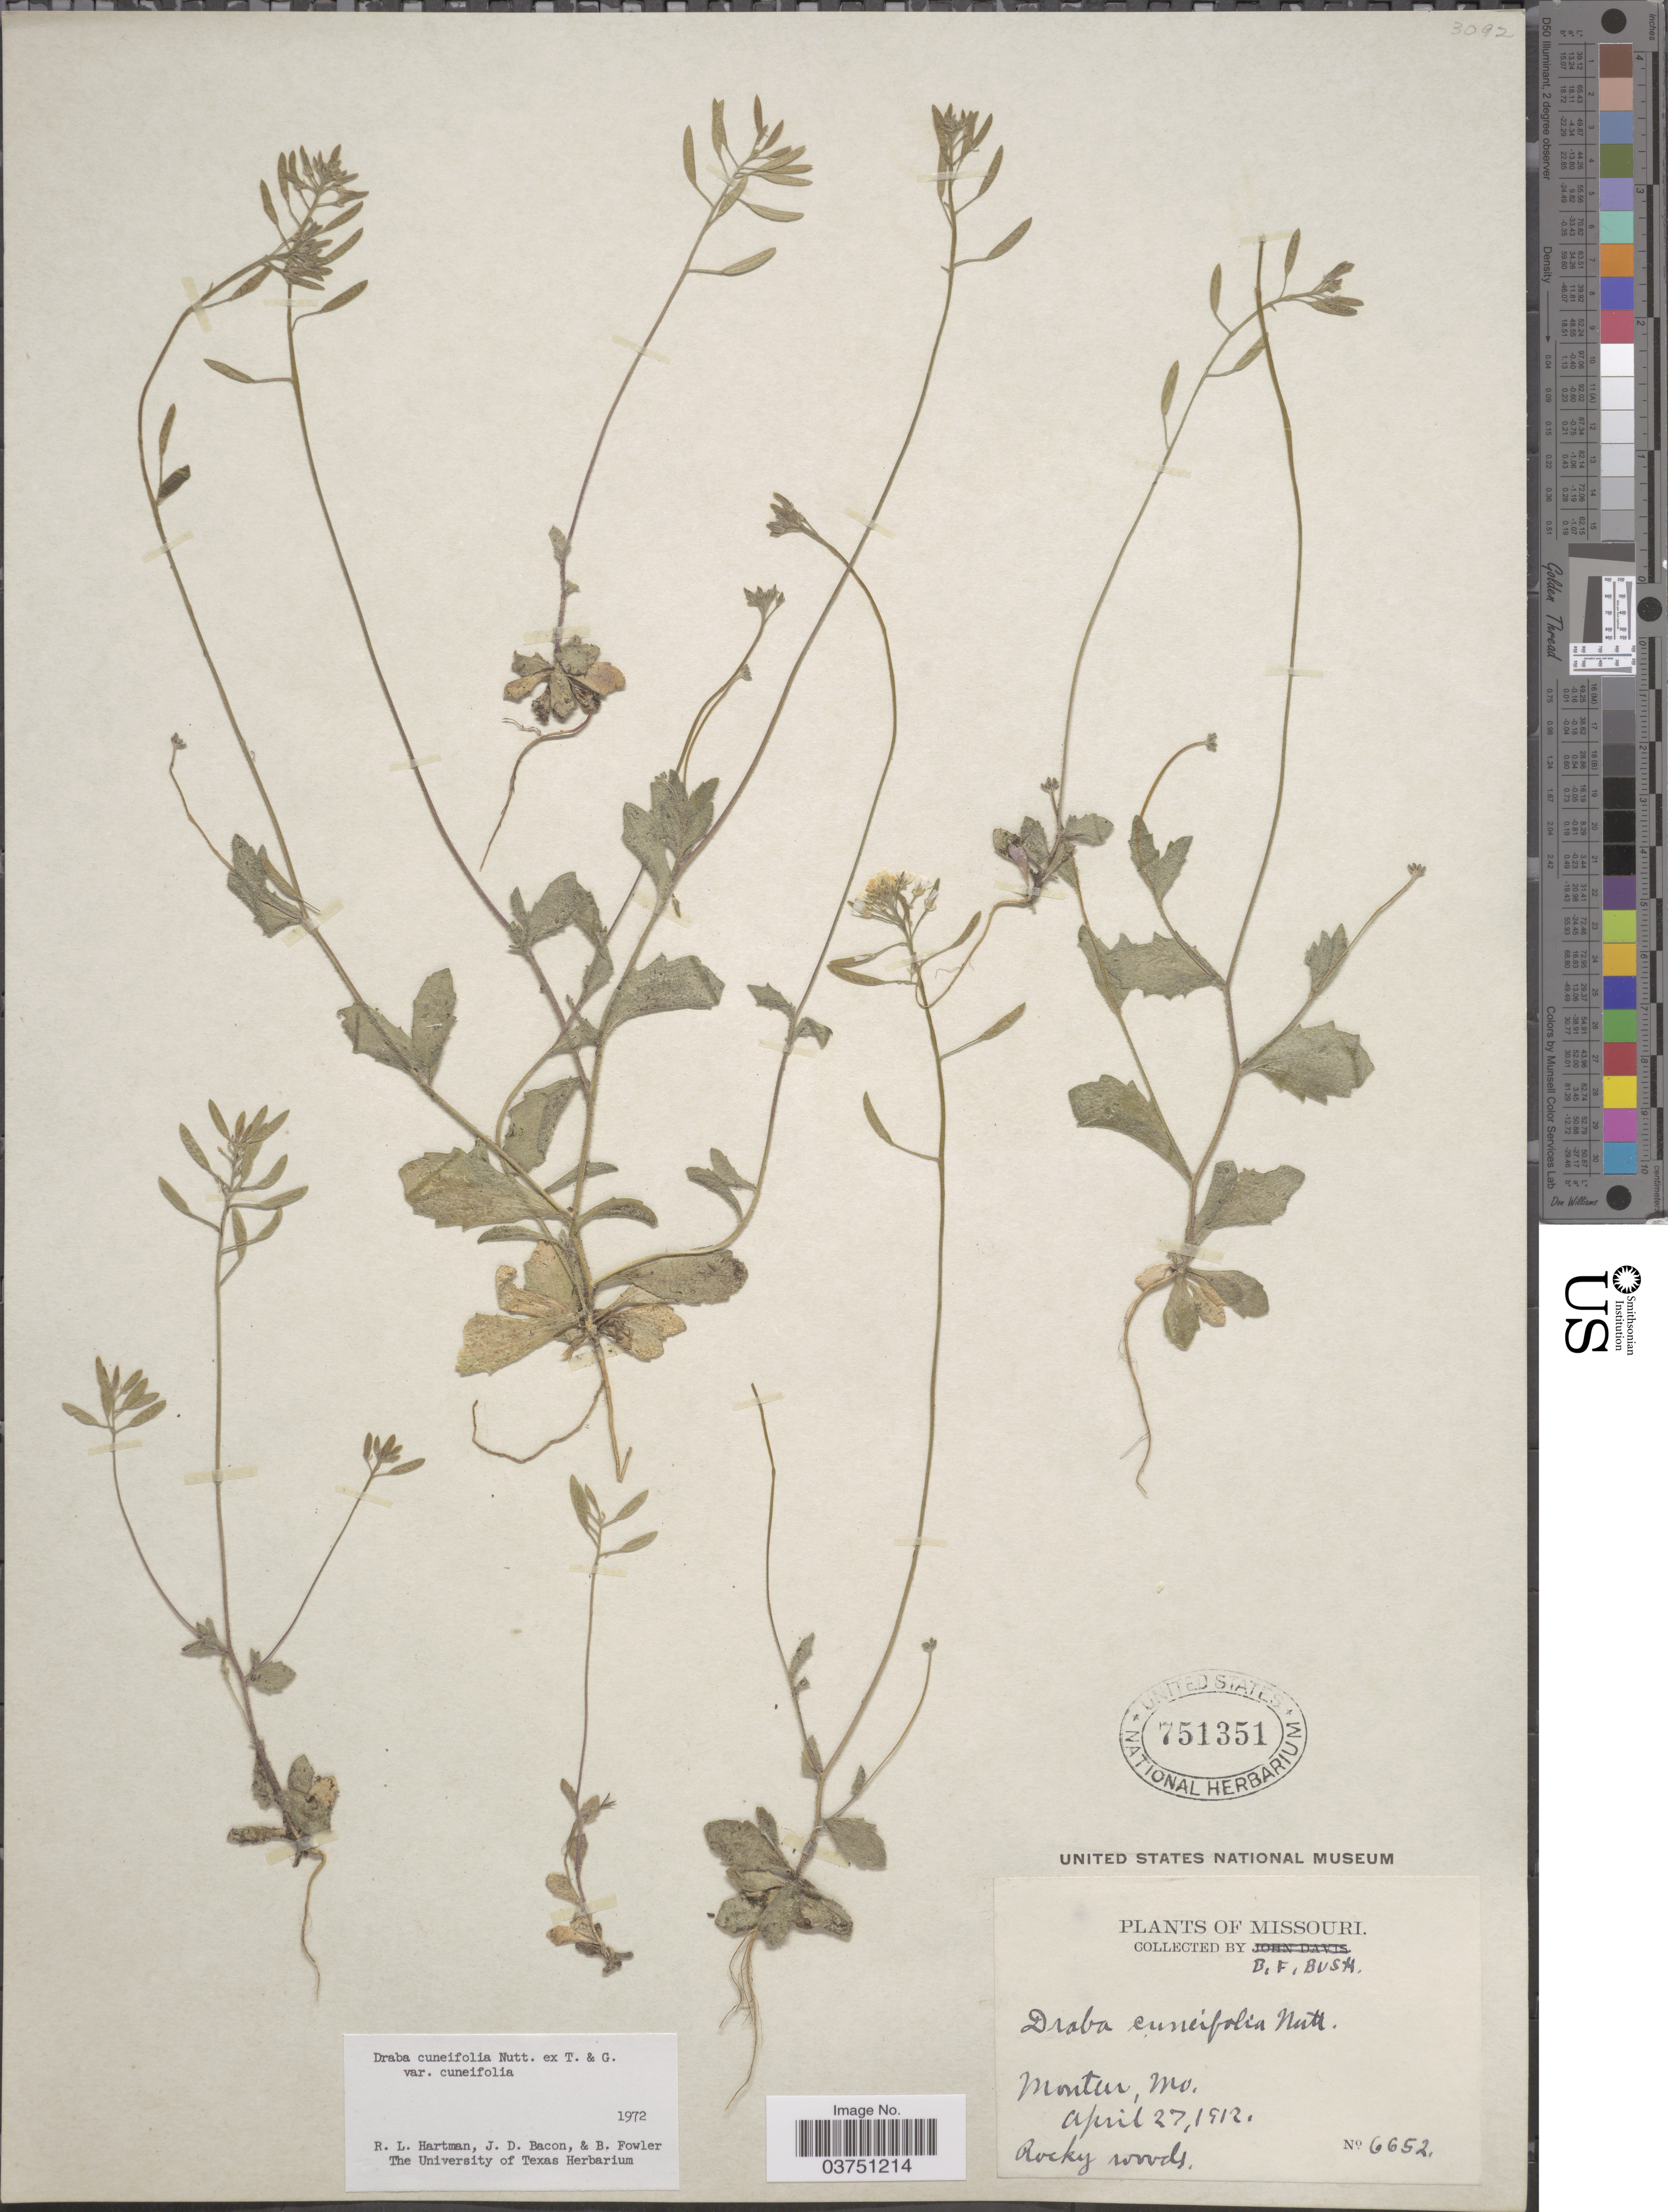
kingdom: Plantae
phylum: Tracheophyta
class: Magnoliopsida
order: Brassicales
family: Brassicaceae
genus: Draba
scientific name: Draba cuneifolia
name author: Nutt.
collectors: B. F. Bush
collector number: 6652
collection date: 1912-04-27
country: United States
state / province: Missouri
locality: Monteer.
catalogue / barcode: US 751351